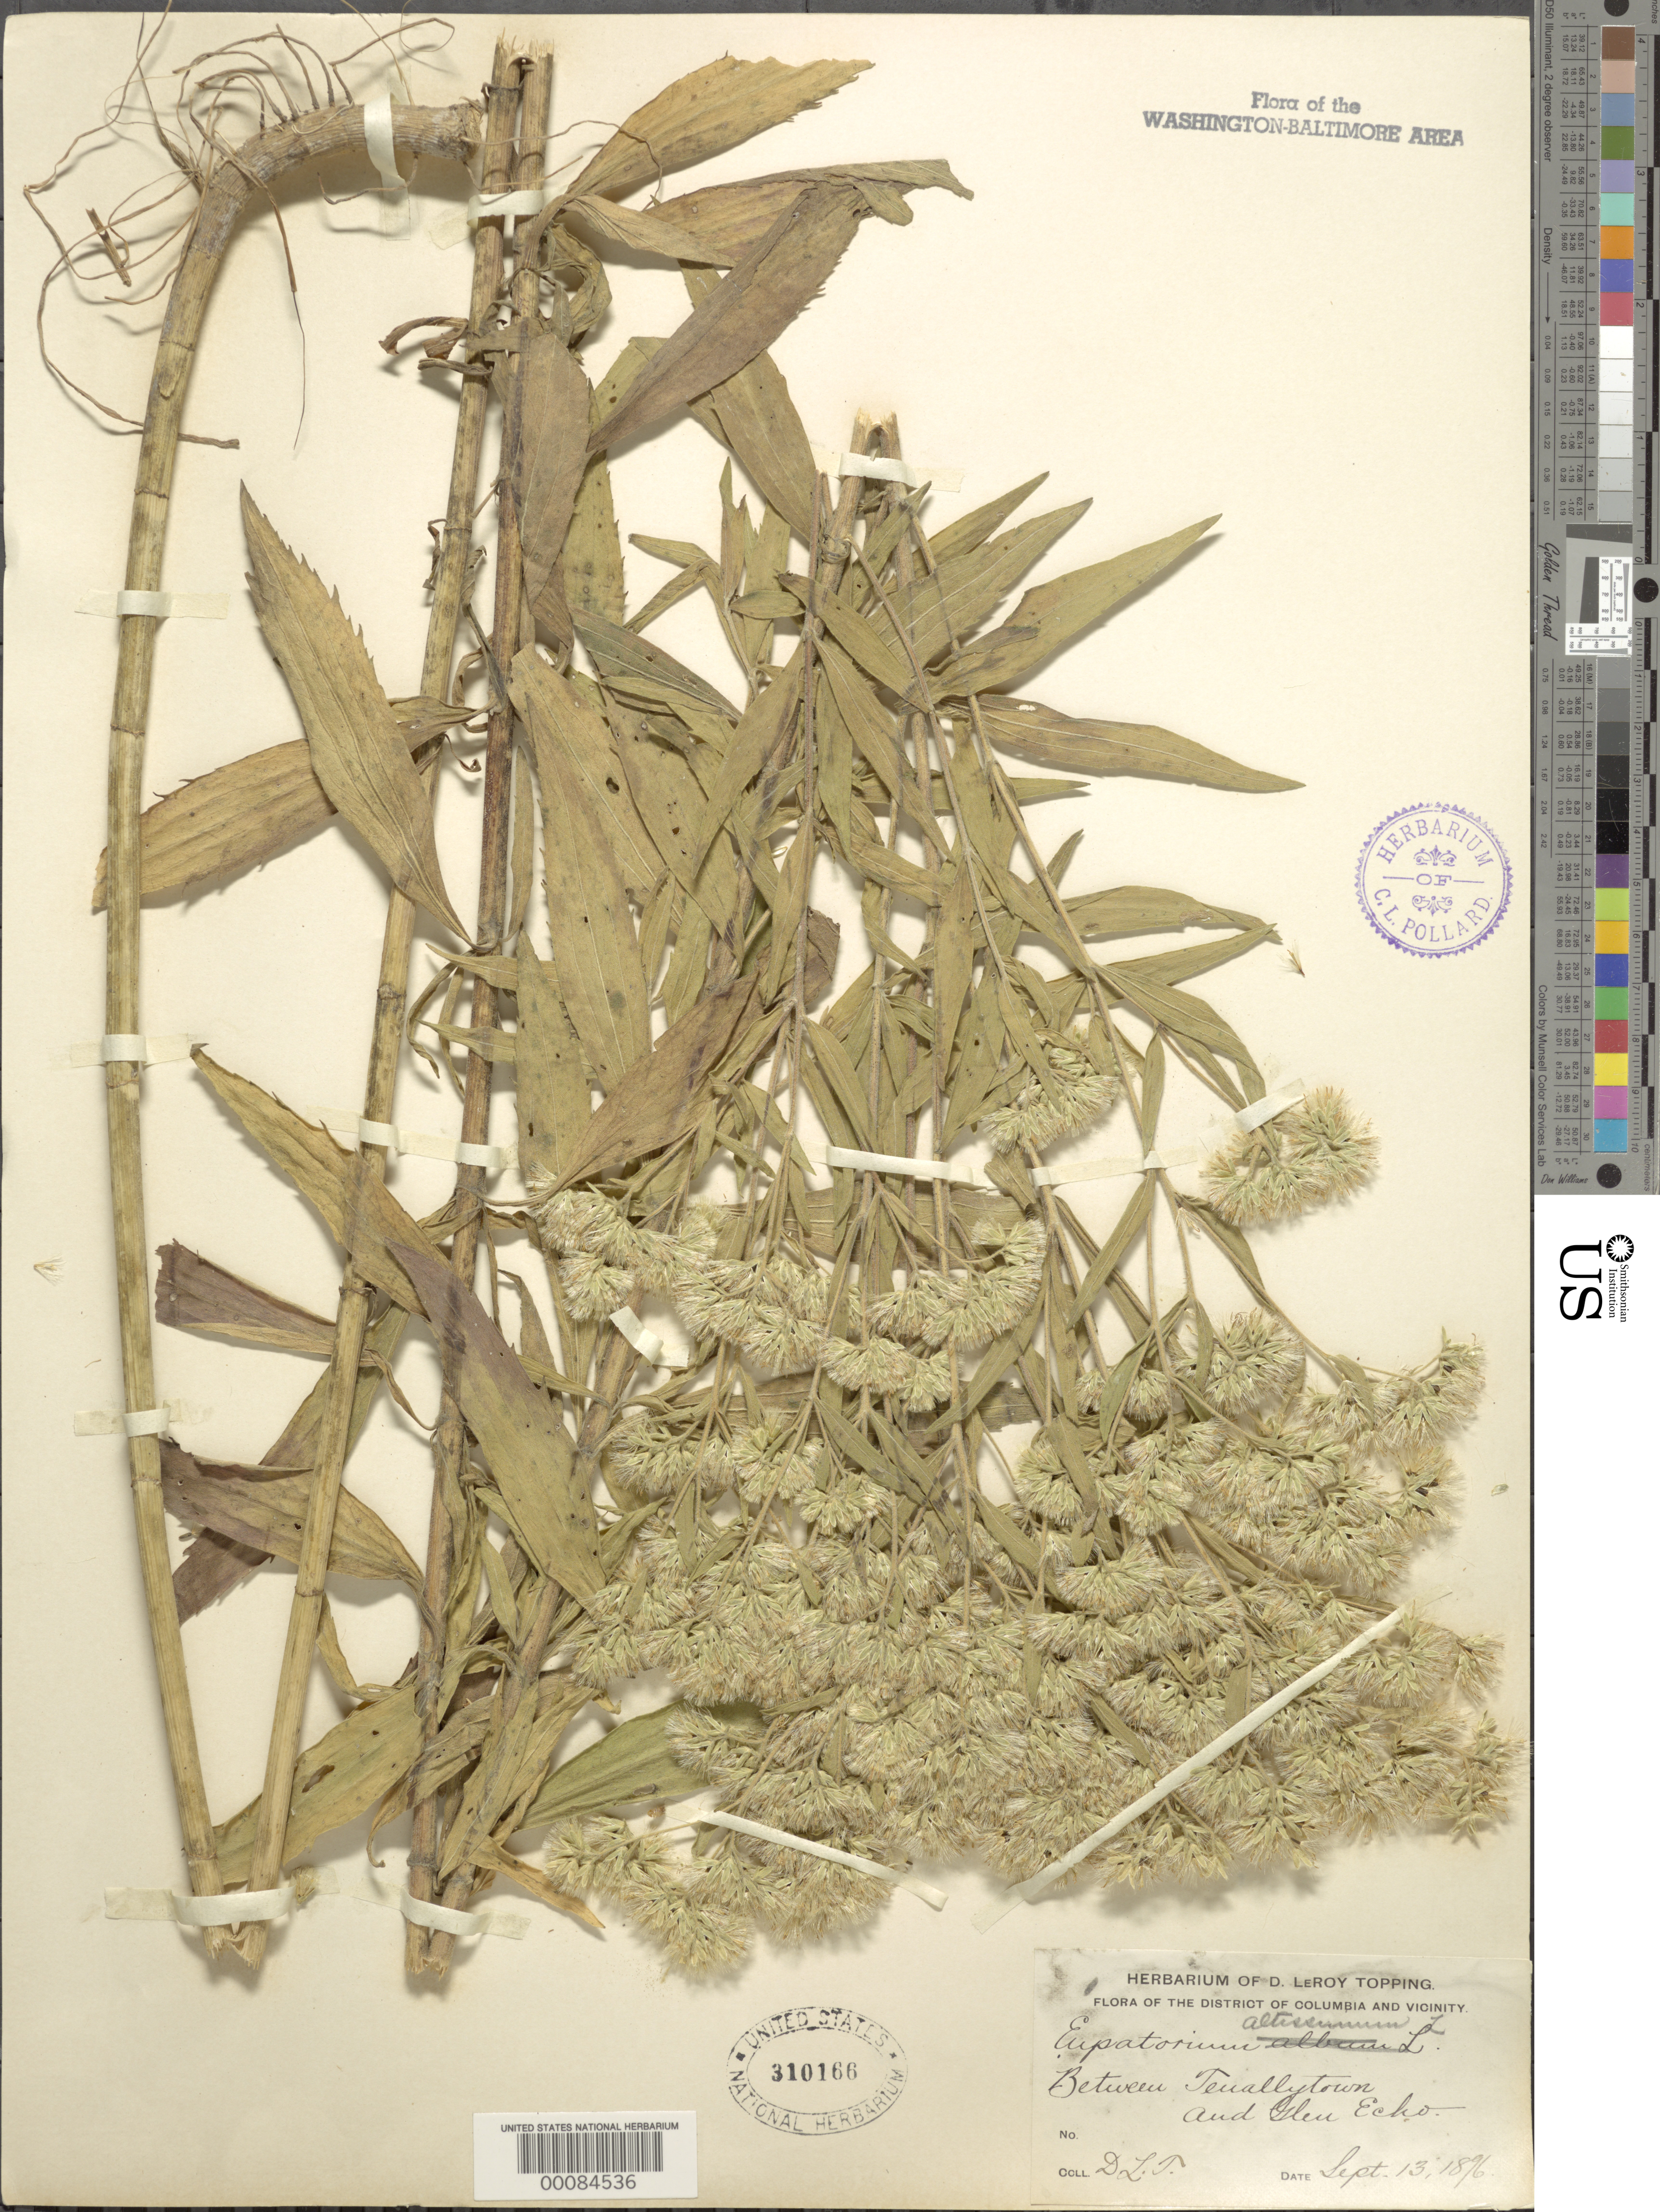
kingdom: Plantae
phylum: Tracheophyta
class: Magnoliopsida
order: Asterales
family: Asteraceae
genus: Eupatorium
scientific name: Eupatorium altissimum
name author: L.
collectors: D. L. Topping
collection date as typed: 13 Sep 1896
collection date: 1896-09-13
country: United States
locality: between Tenallytown and Glen Echo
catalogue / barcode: US 310166